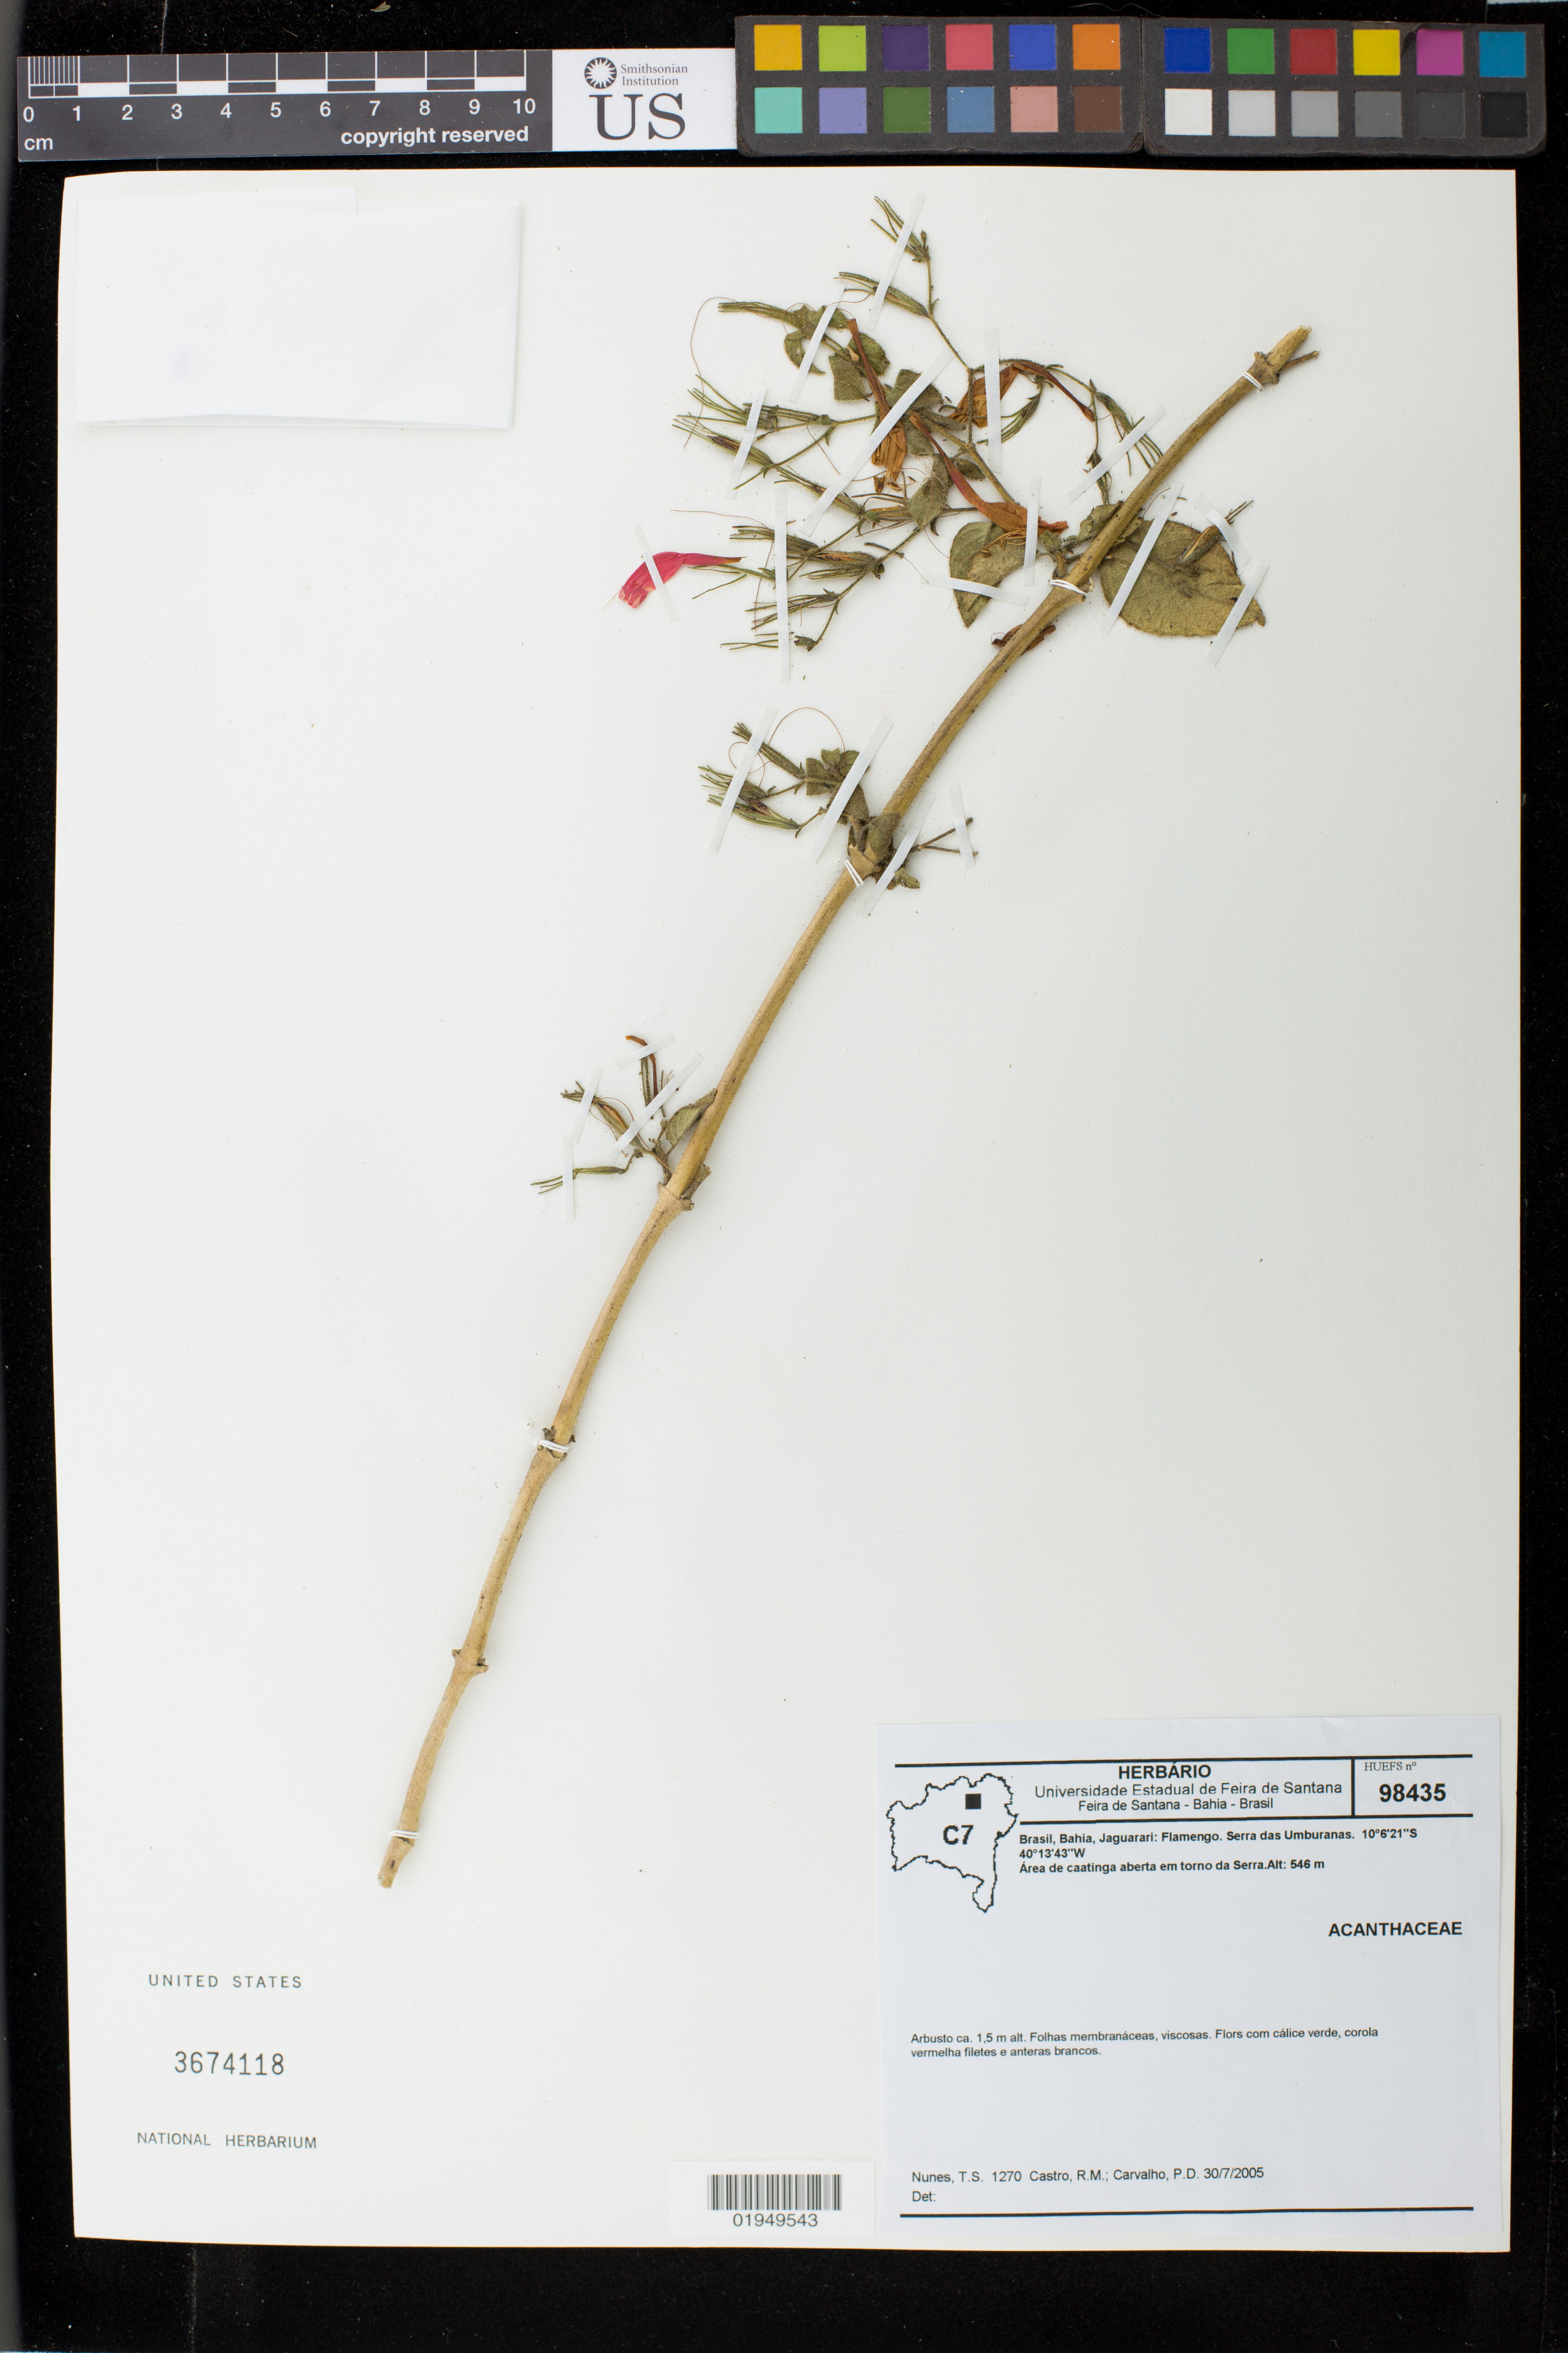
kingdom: Plantae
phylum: Tracheophyta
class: Magnoliopsida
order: Lamiales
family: Acanthaceae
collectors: T. S. Nunes, R. Castro & P. Carvalho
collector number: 1270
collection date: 2005-07-30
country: Brazil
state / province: Bahia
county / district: Jaguarari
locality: Flamengo. Serra das Umburanas.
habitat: Area de caatinga aberta em torno da Serra.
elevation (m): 546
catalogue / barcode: US 3674118